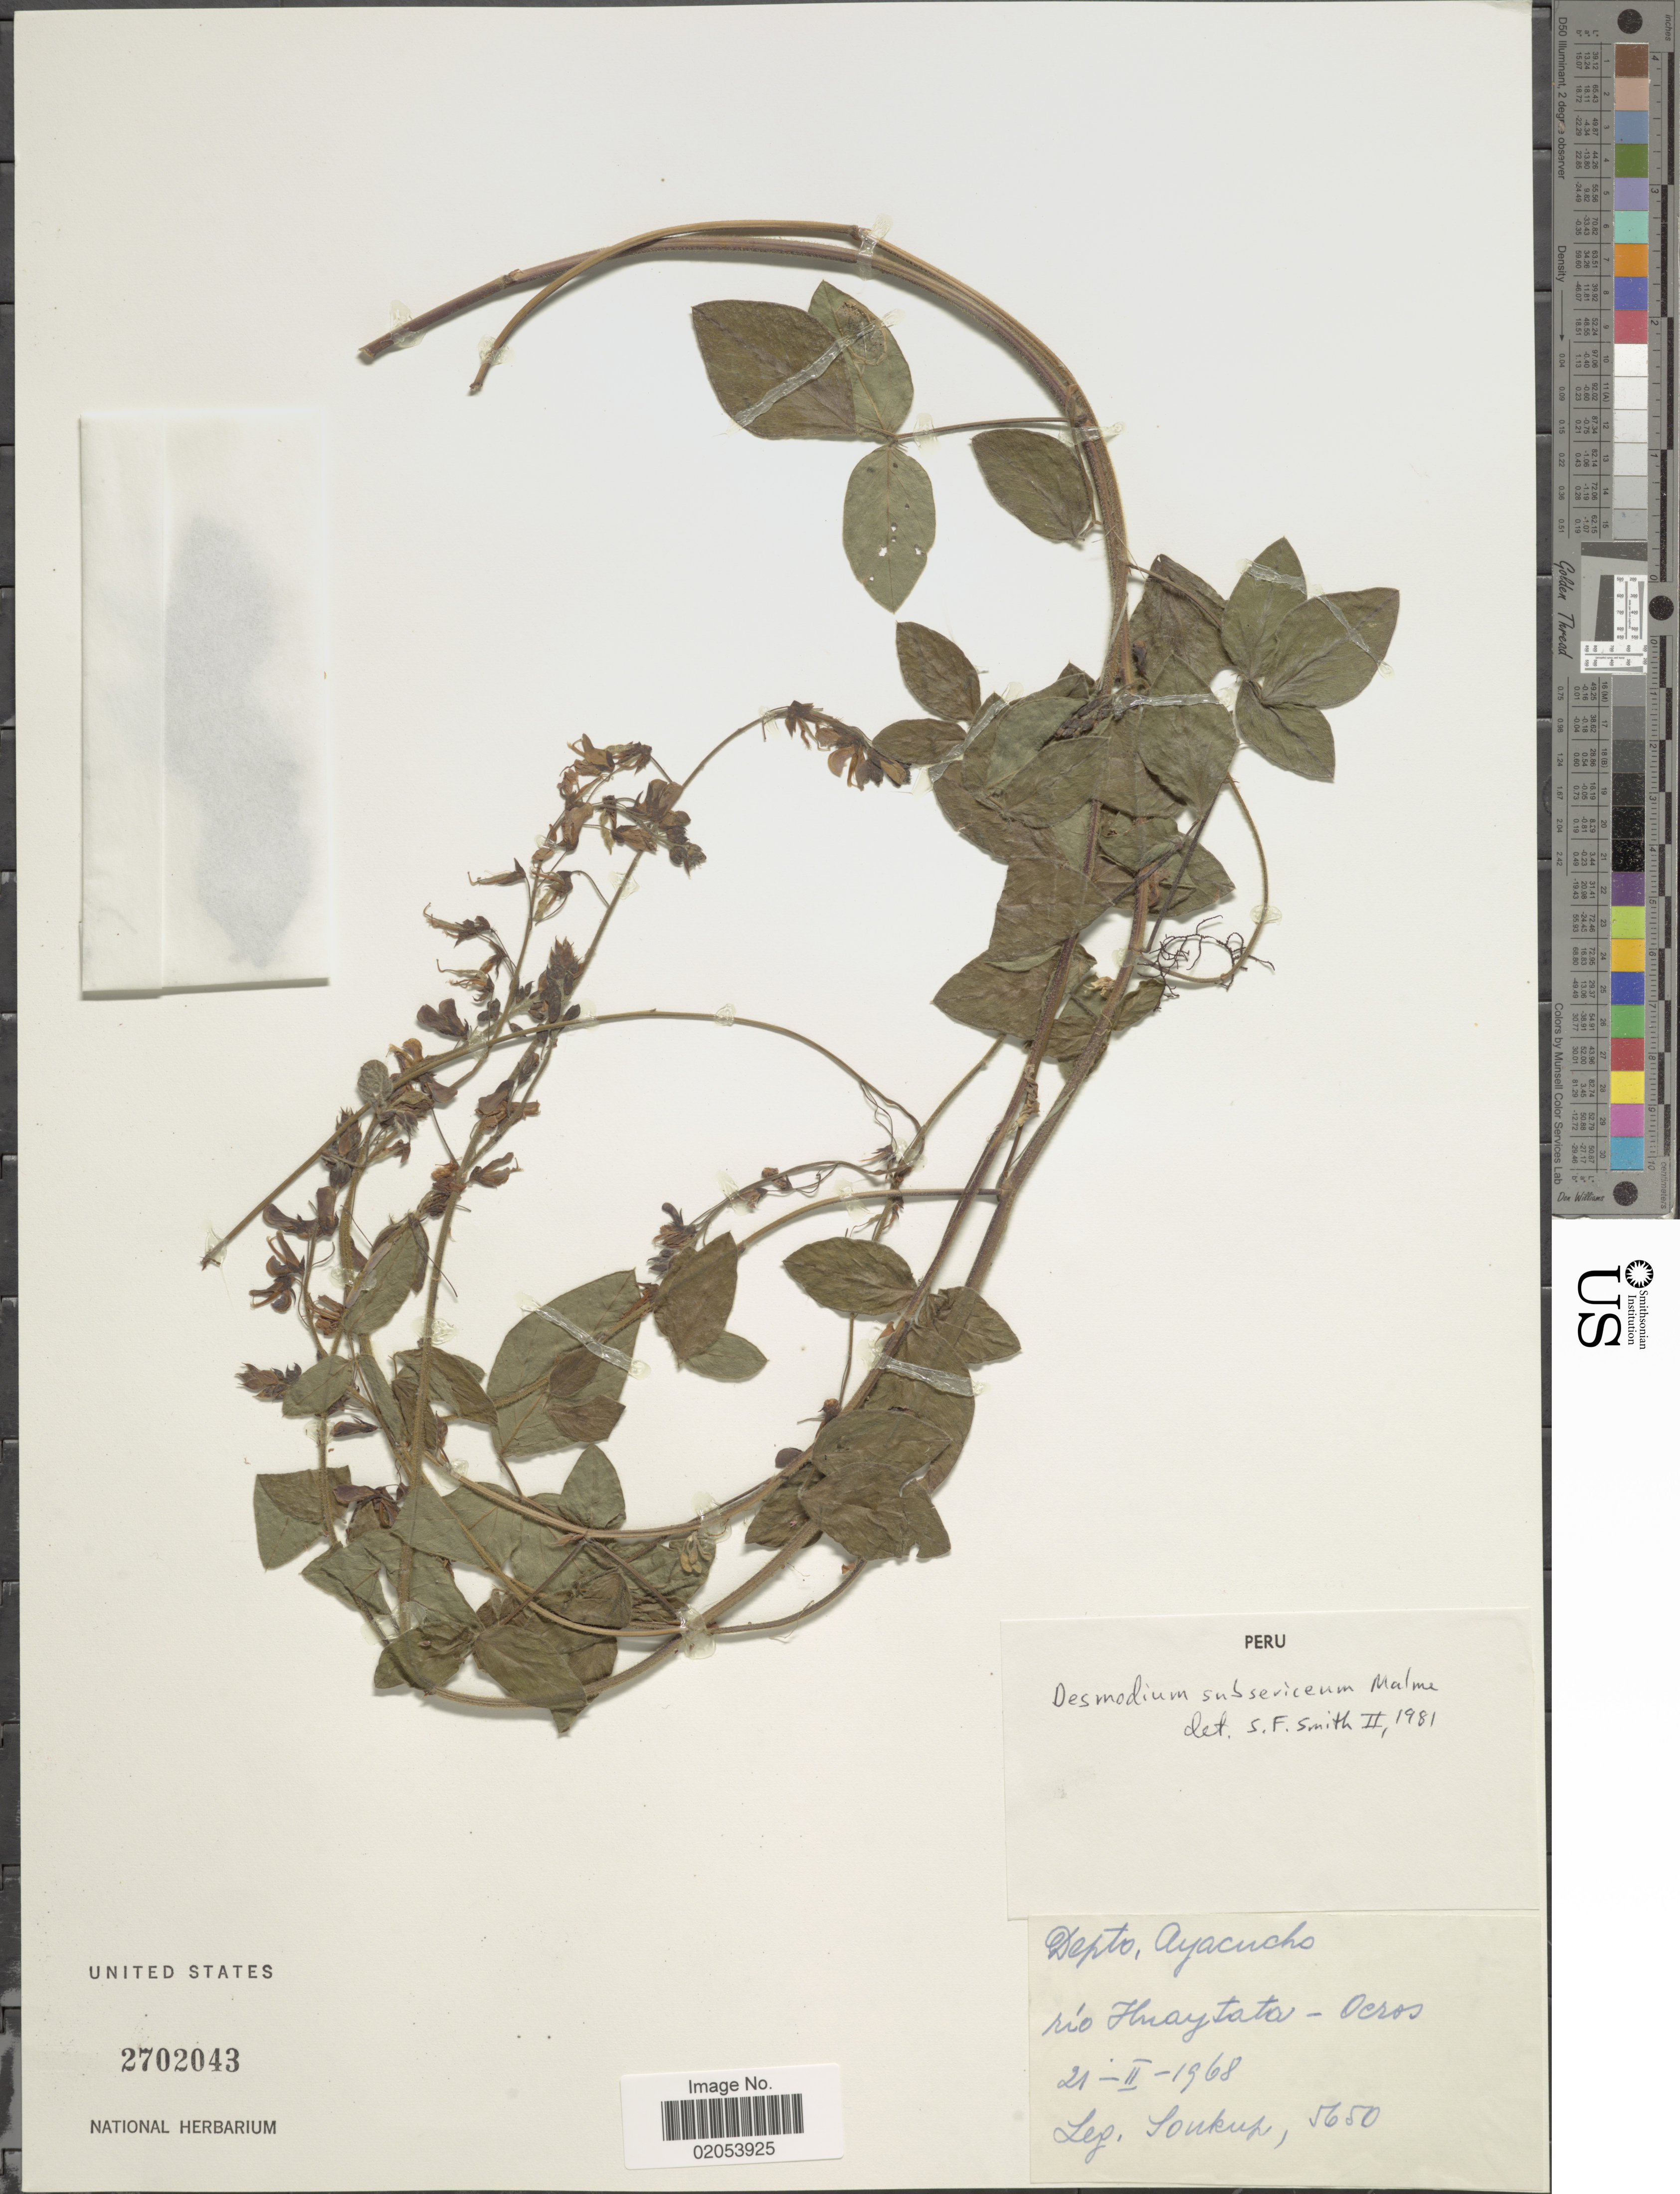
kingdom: Plantae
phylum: Tracheophyta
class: Magnoliopsida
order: Fabales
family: Fabaceae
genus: Desmodium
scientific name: Desmodium subsericeum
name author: Malme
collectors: J. Soukup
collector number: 5650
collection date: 1968-02-21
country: Peru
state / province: Ayacucho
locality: Rio Huaytata - Ocros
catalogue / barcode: US 2702043